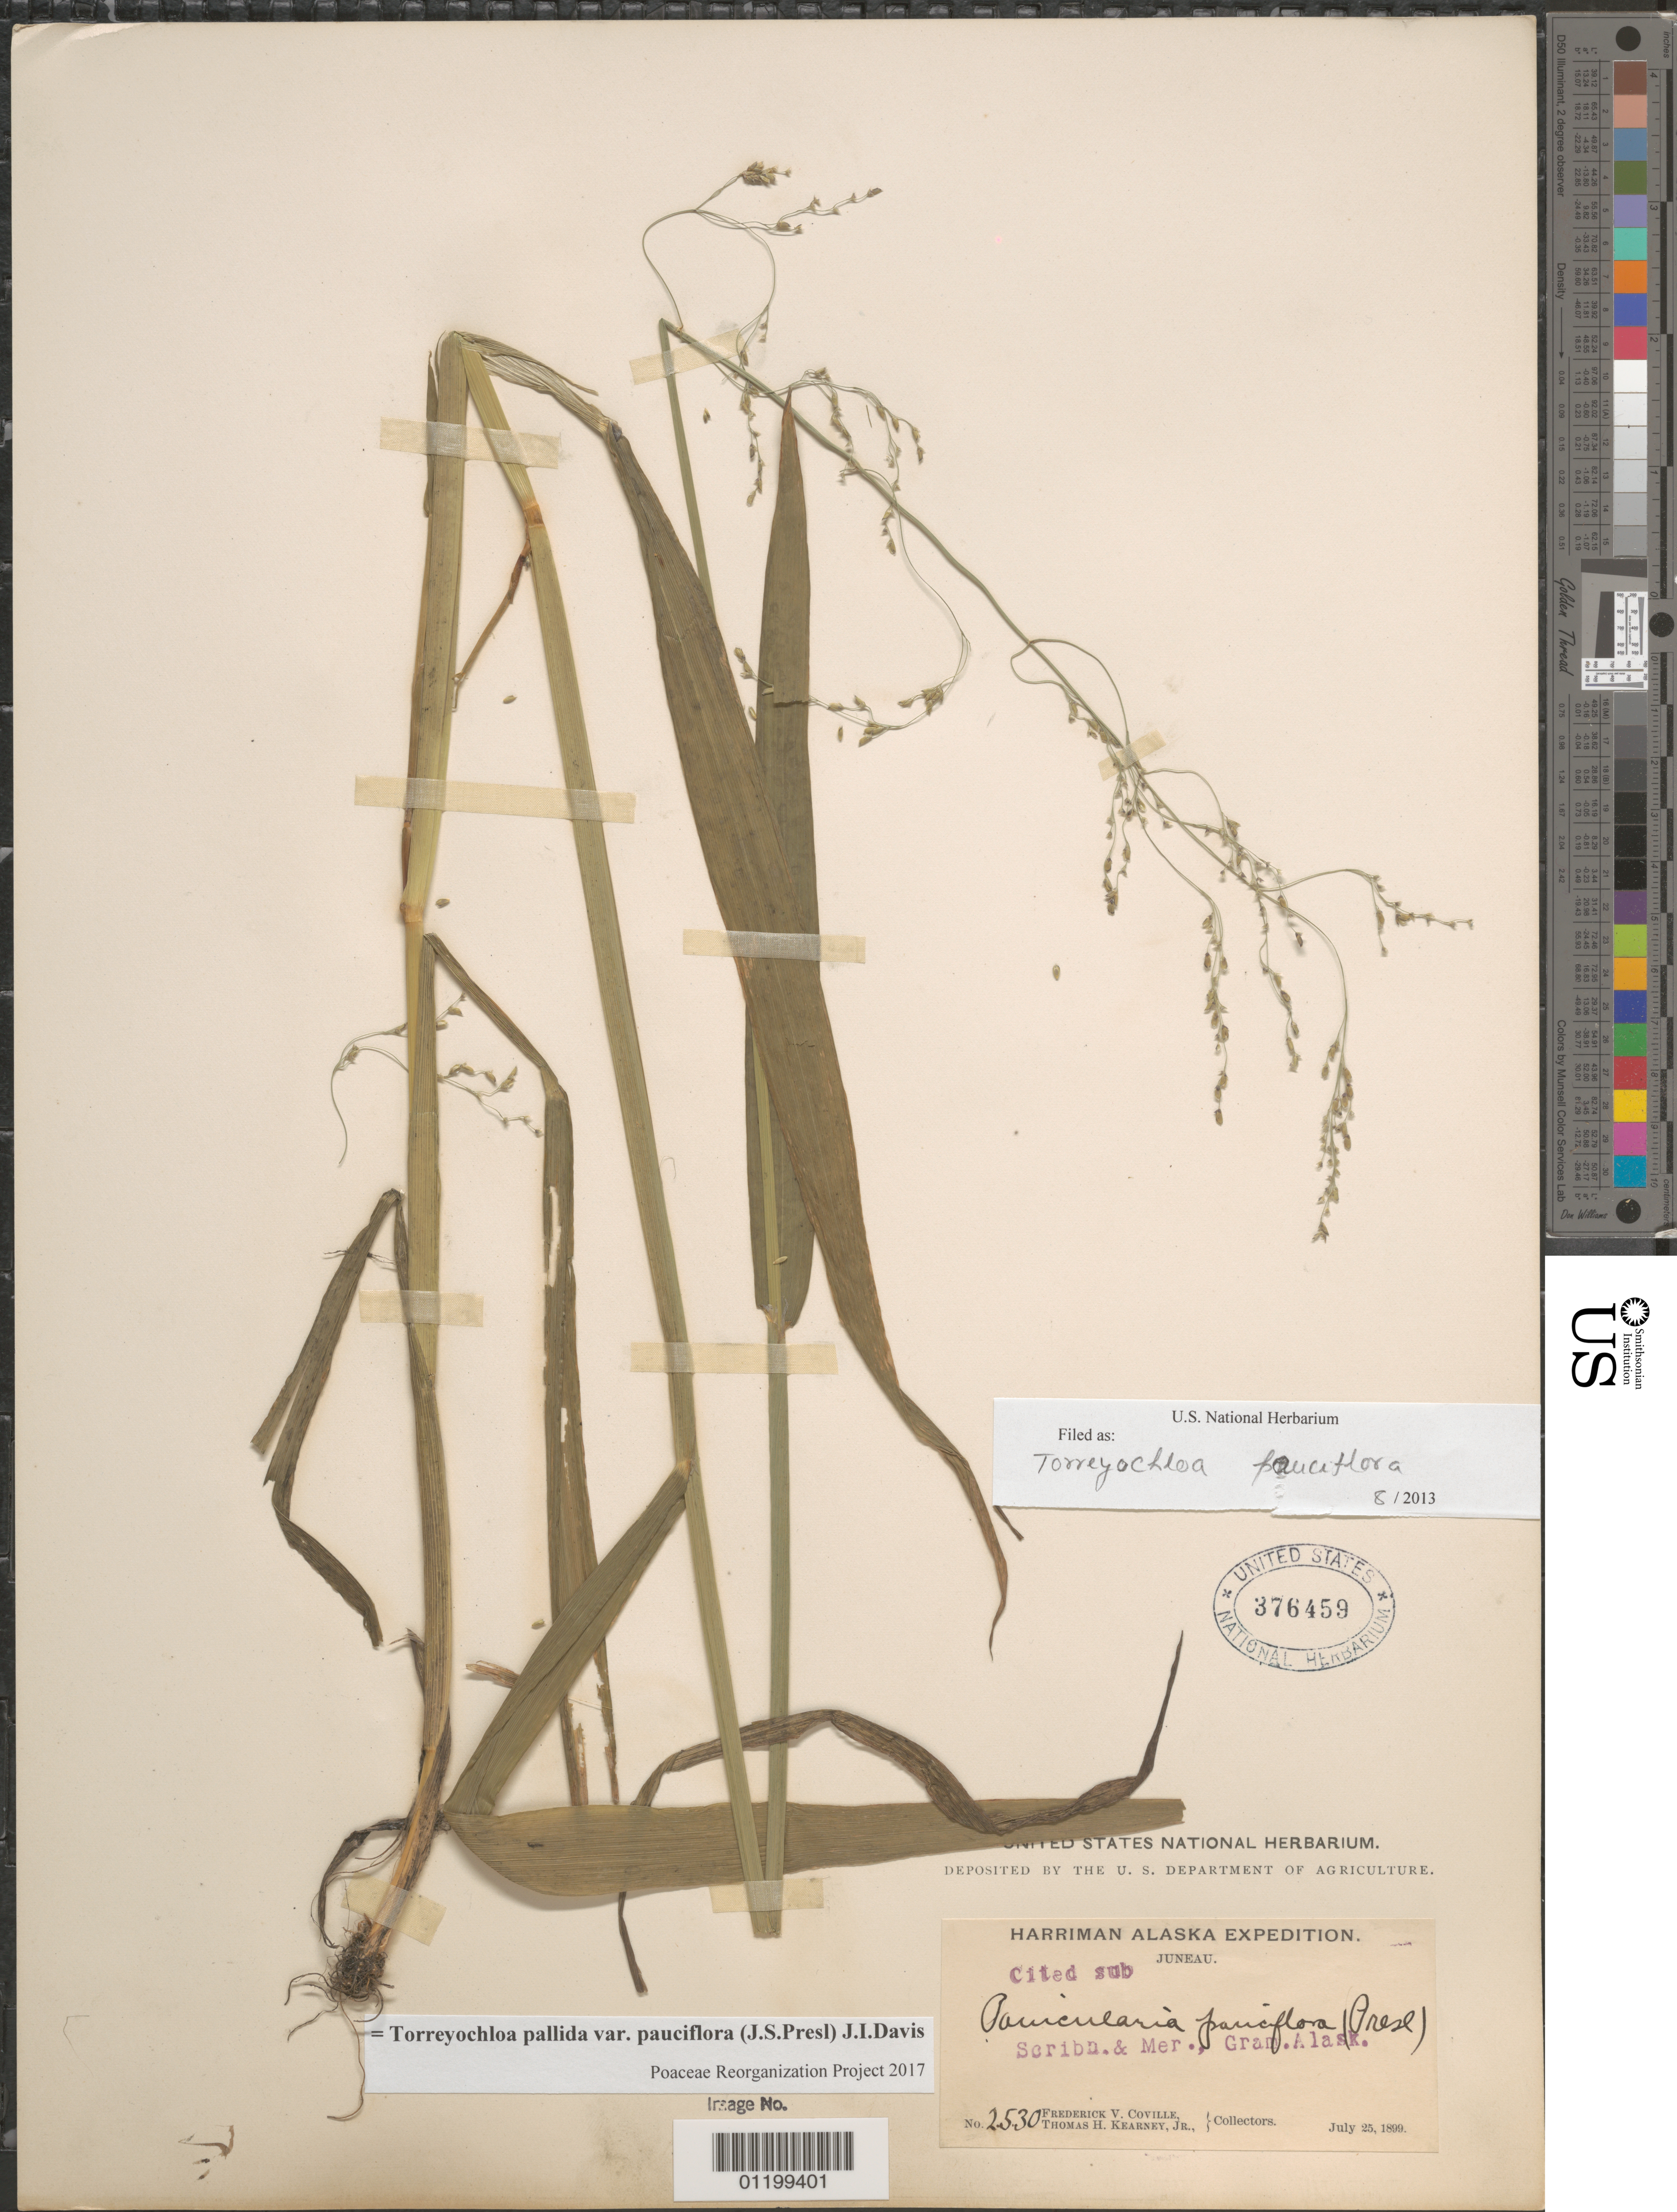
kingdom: Plantae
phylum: Tracheophyta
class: Liliopsida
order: Poales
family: Poaceae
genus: Torreyochloa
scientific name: Torreyochloa pallida var. pauciflora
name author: (J. Presl) J.I. Davis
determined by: Poaceae Reorganization Project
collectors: F. V. Coville & F. Funston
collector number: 2530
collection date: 1899-07-25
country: United States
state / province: Alaska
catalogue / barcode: US 376459